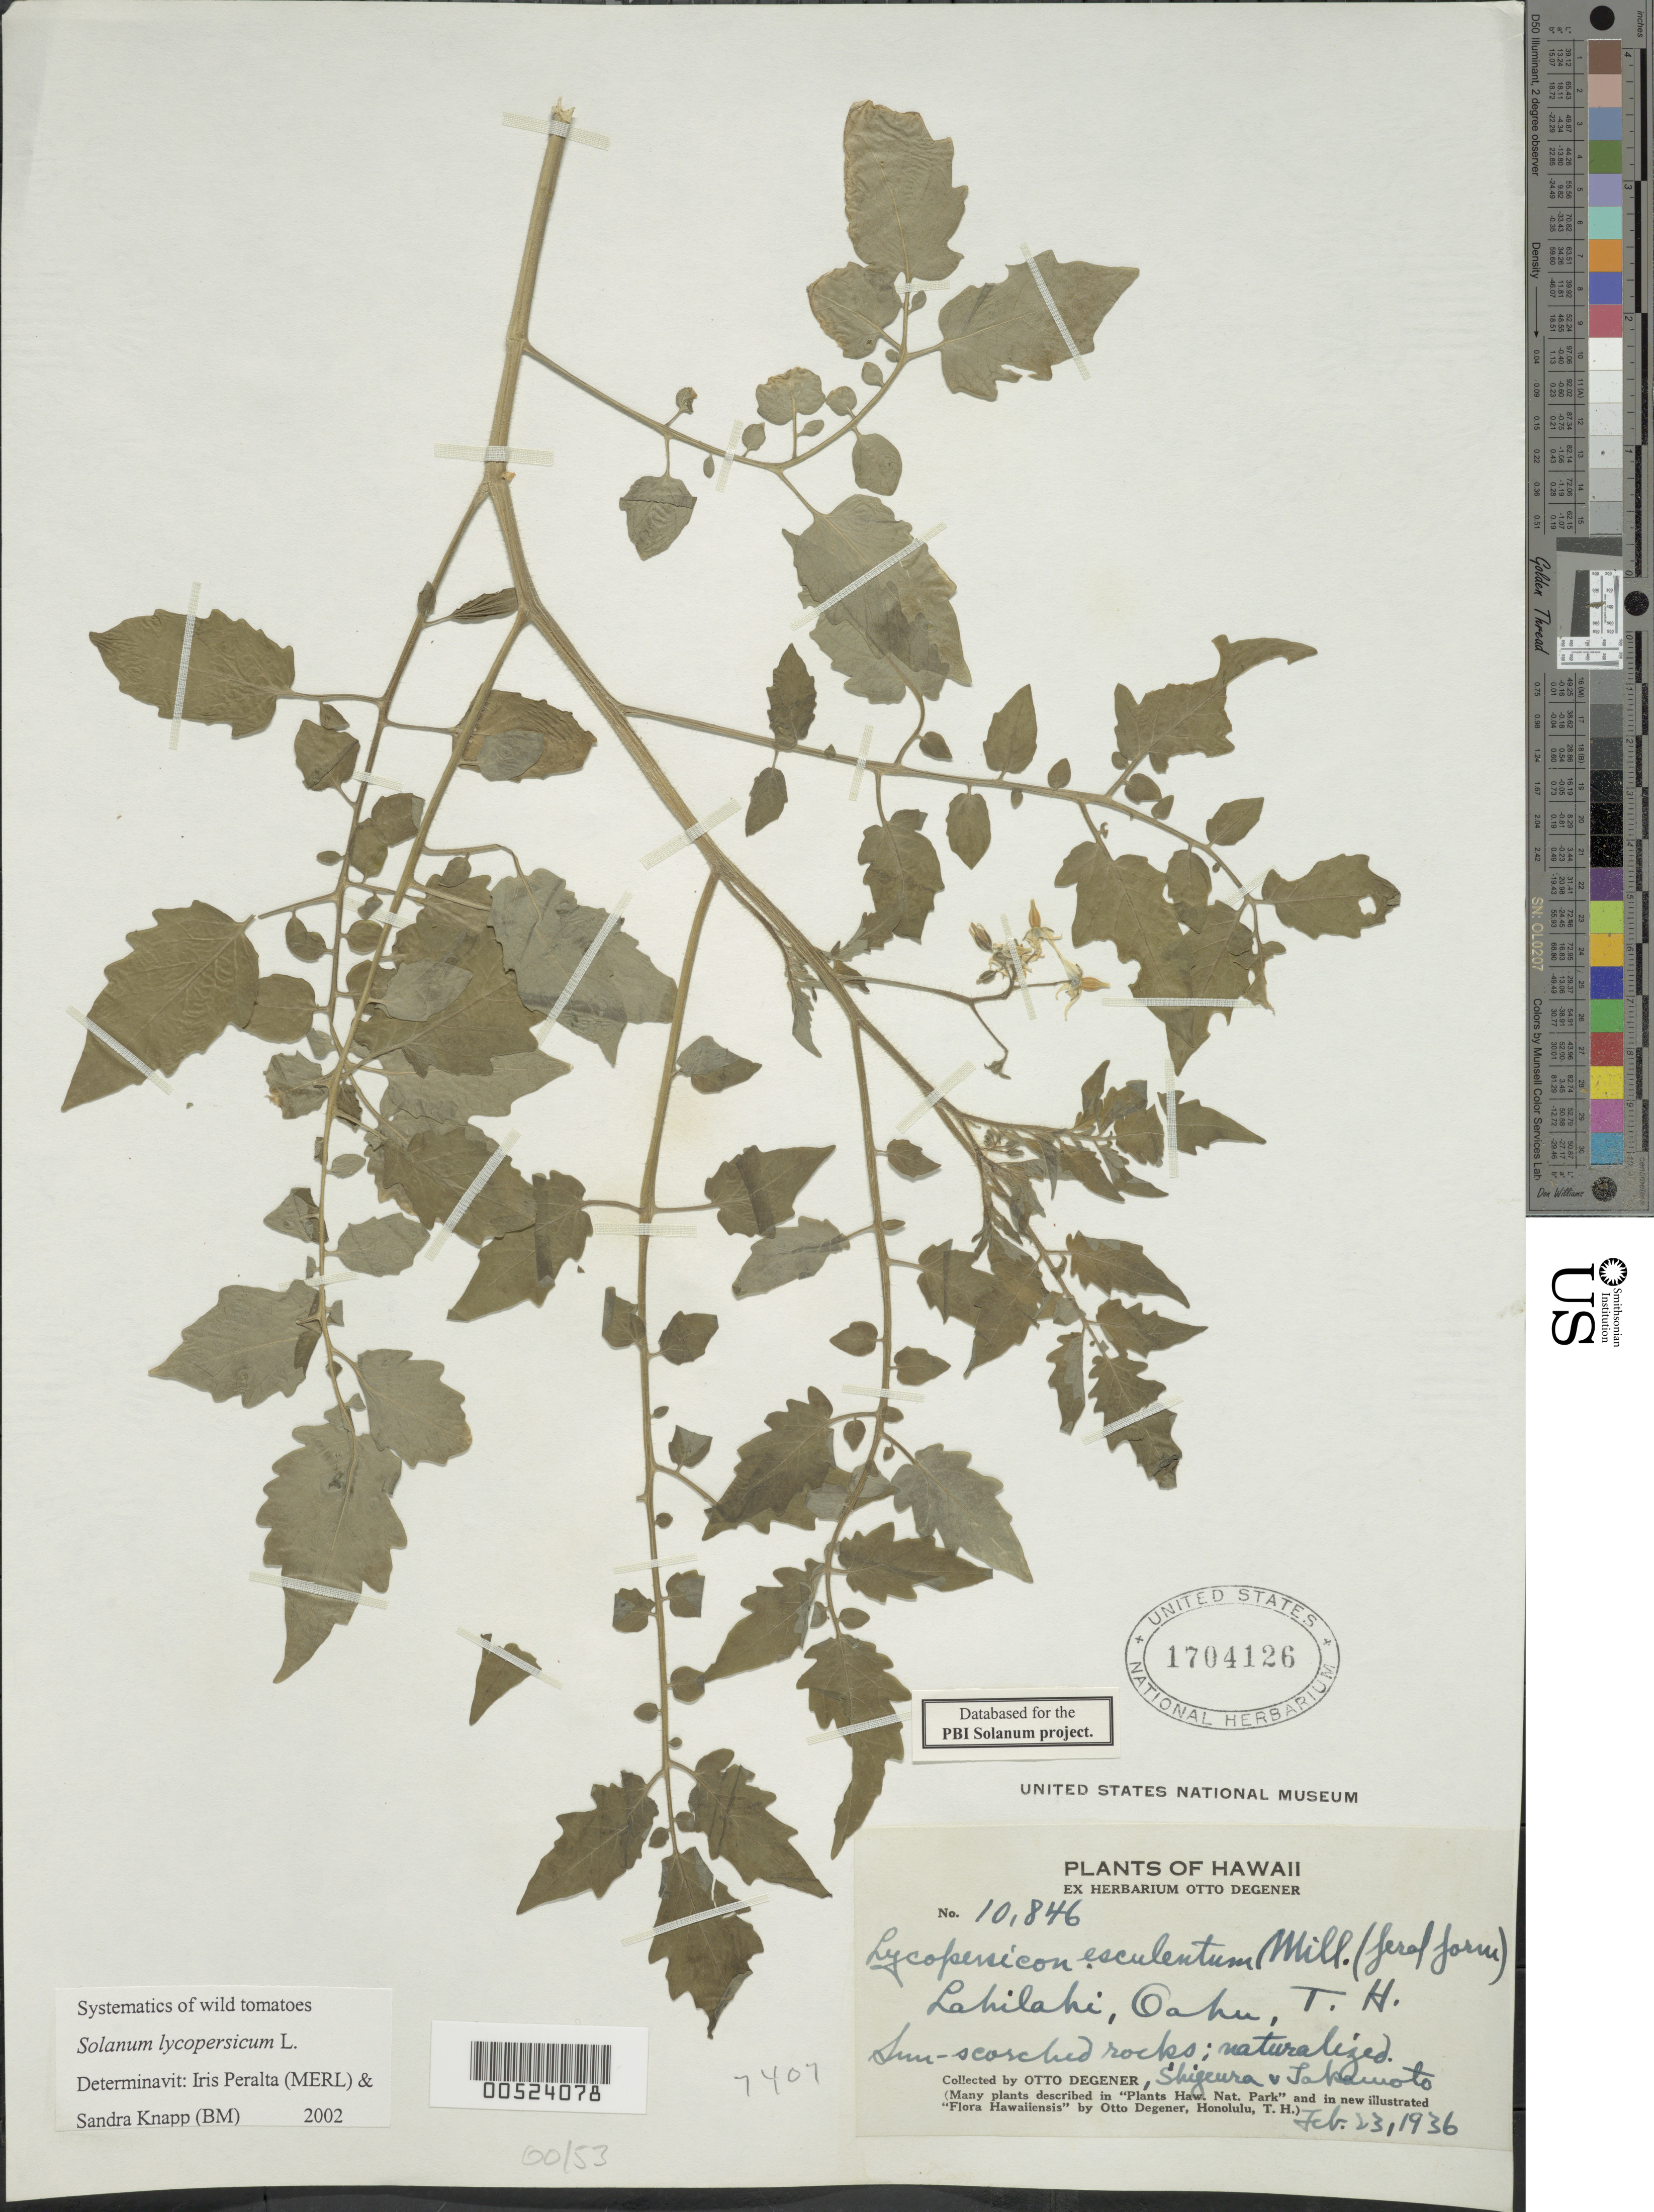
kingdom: Plantae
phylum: Tracheophyta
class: Magnoliopsida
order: Solanales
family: Solanaceae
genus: Solanum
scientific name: Solanum lycopersicum var. cerasiforme (Dunal) D.M. Spooner, G.J. Anderson & R.K. Jansen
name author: (Dunal) D.M. Spooner et al.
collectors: O. Degener, -. Shigeura & -. Takamoto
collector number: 10846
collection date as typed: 23 Feb 1936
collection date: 1936-02-23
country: United States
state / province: Hawaii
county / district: Honolulu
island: Oahu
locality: Lahilahi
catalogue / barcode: US 1704126